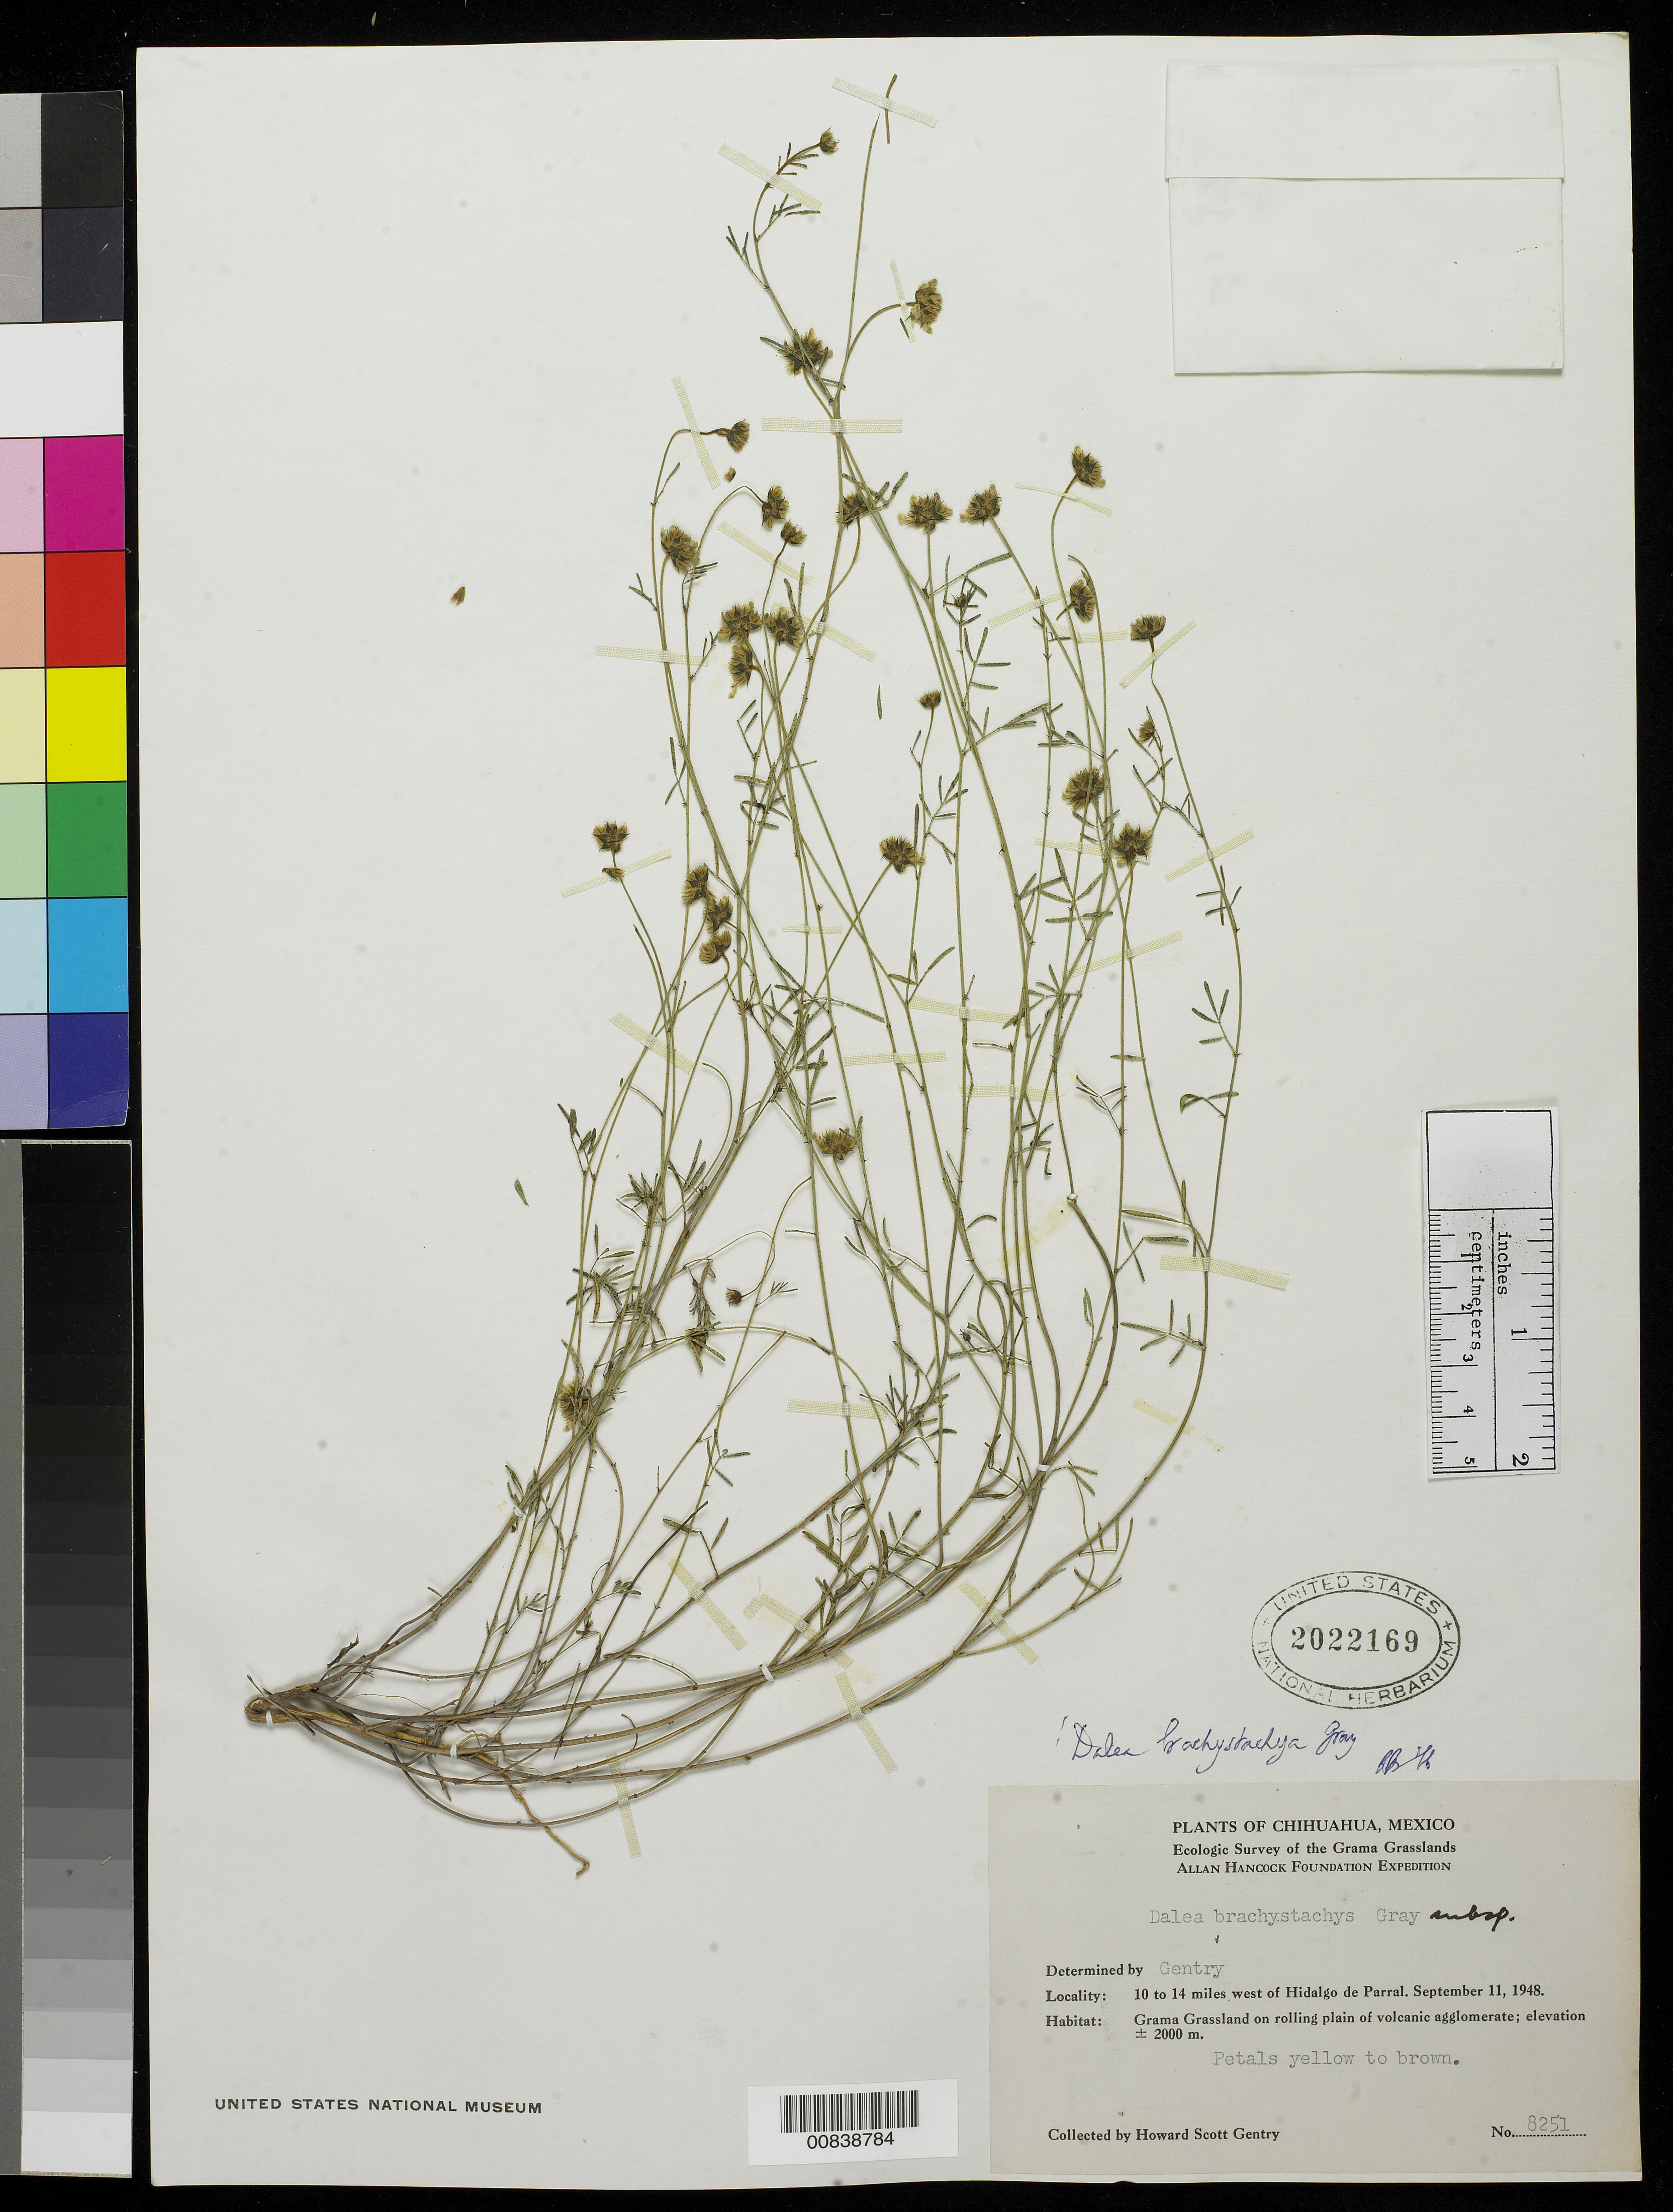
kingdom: Plantae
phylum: Tracheophyta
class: Magnoliopsida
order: Fabales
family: Fabaceae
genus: Dalea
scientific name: Dalea brachystachys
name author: A. Gray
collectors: H. S. Gentry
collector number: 8251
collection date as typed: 11 Sep 1948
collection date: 1948-09-11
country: Mexico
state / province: Chihuahua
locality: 10 to 14 miles west of Hidalgo de Parral.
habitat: Grama Grassland on rolling plain of volcanic agglomerate.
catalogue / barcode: US 2022169